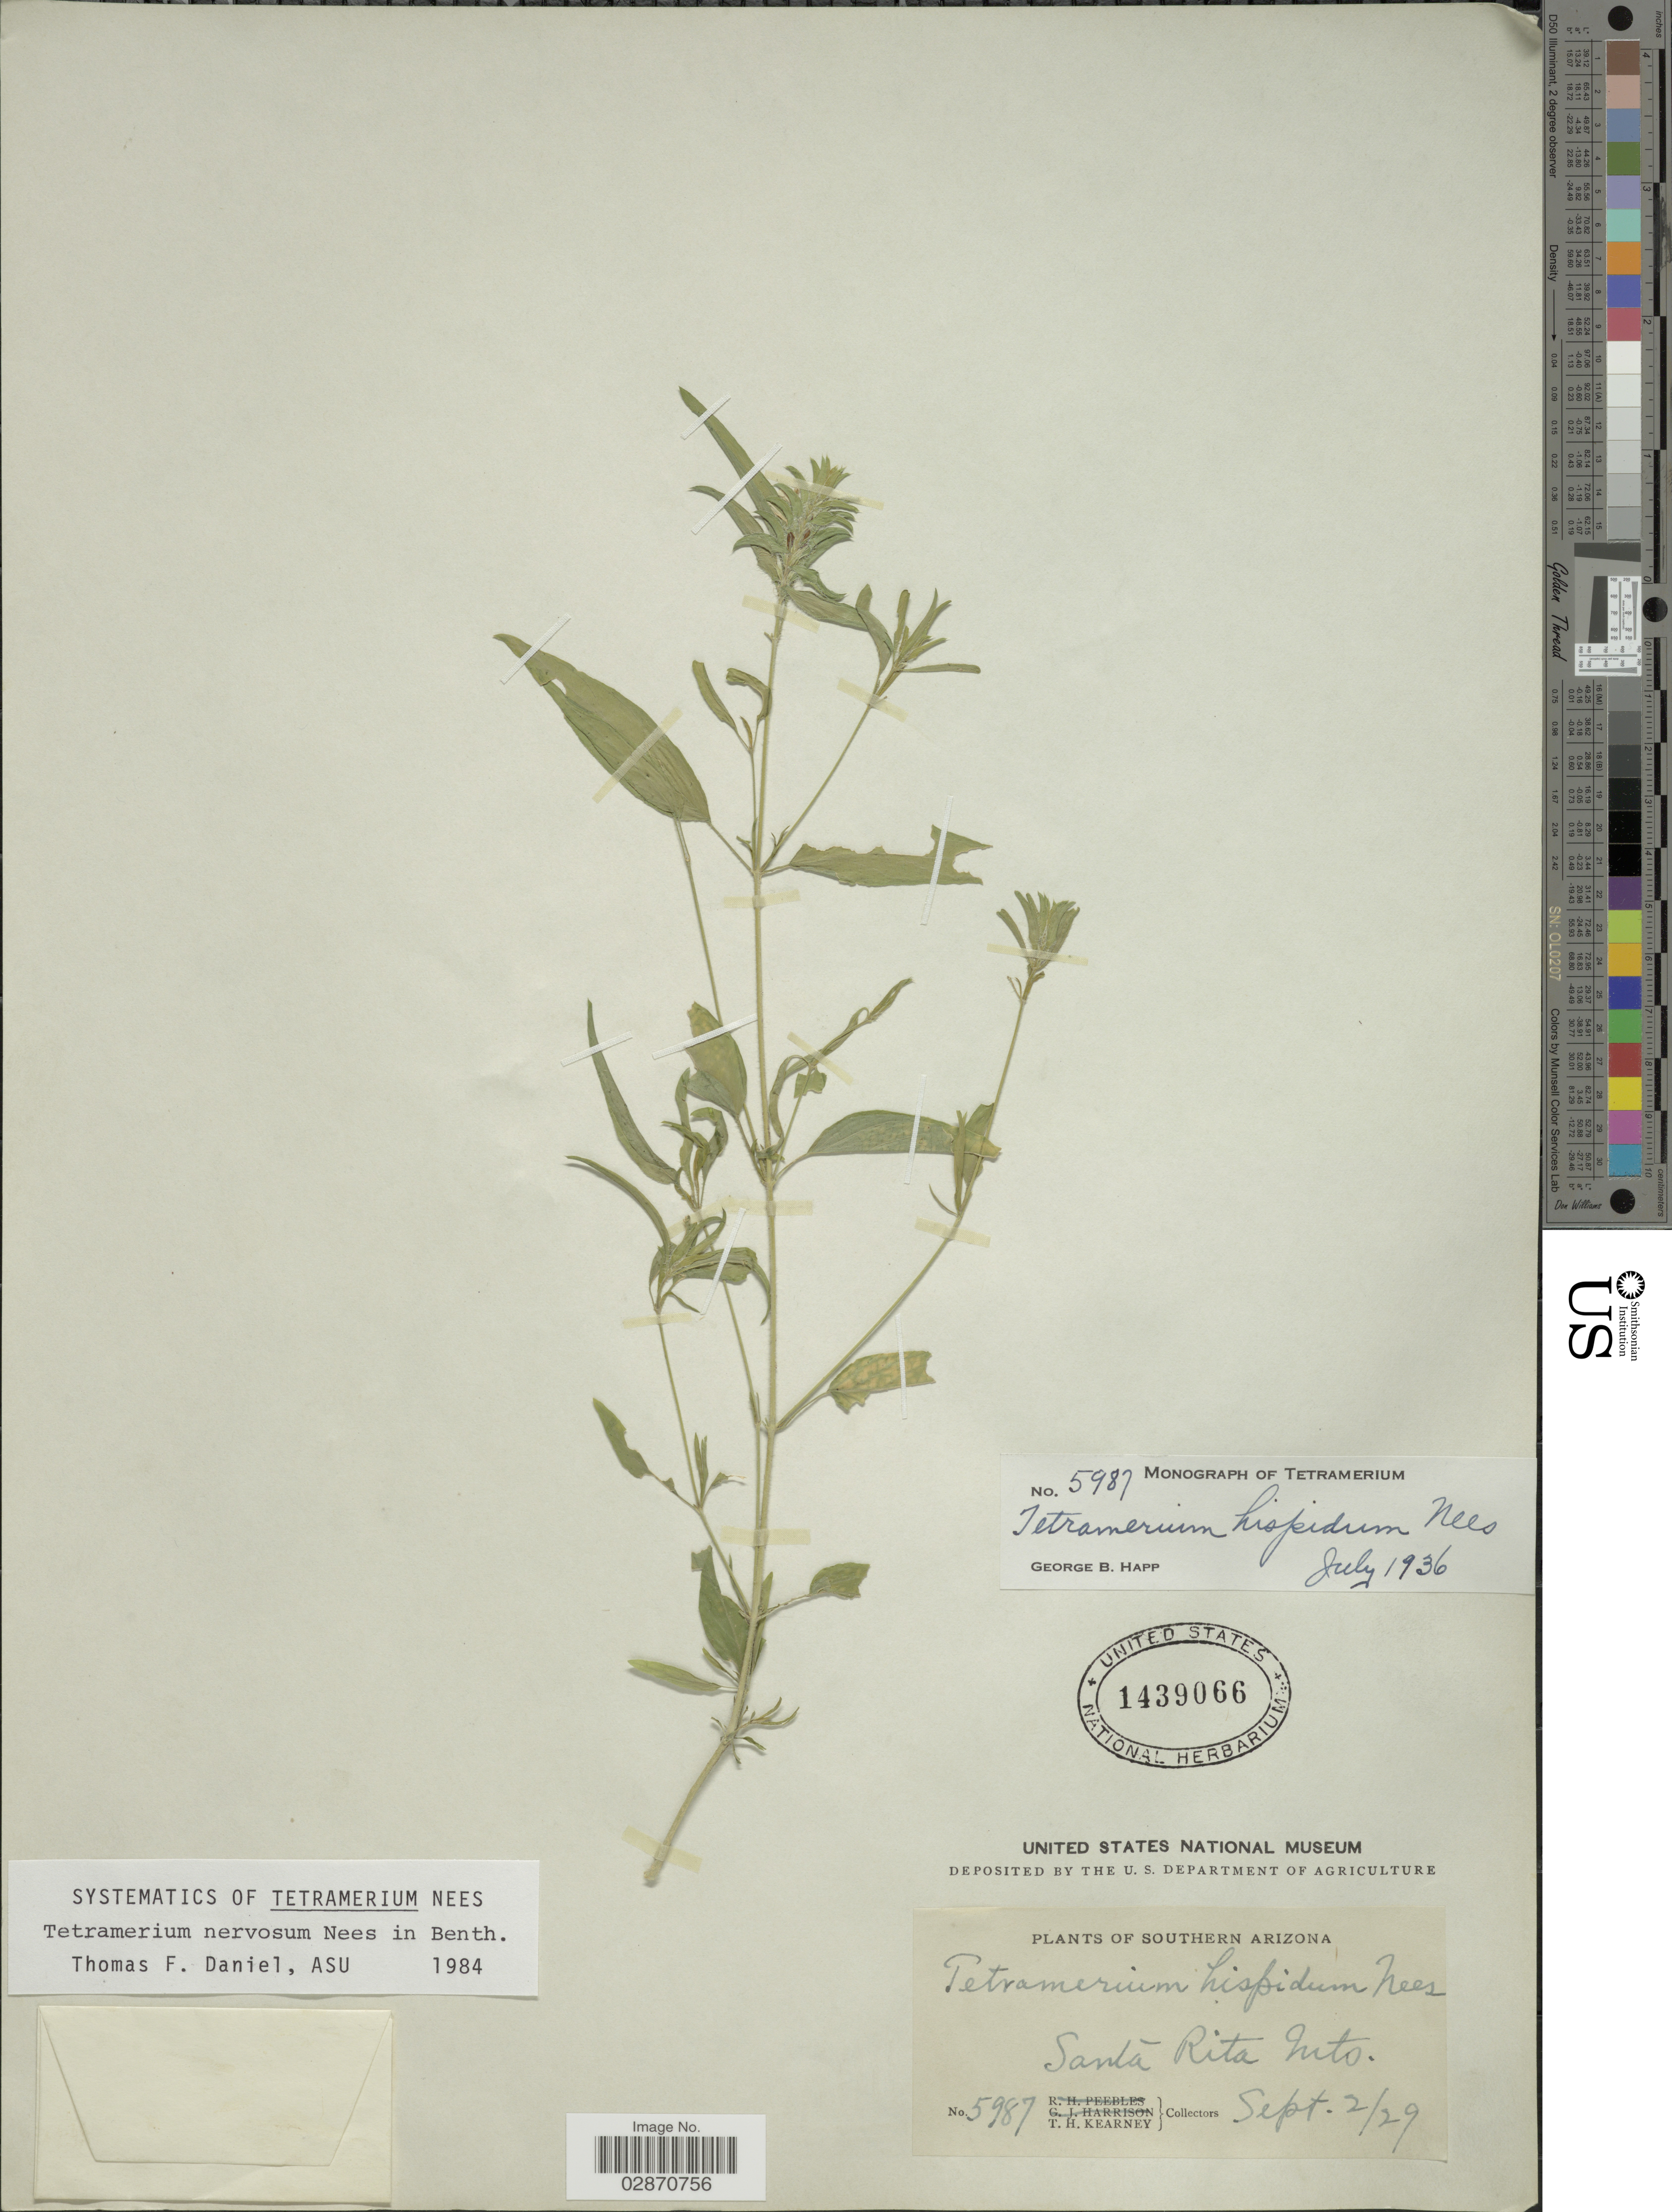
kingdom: Plantae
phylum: Tracheophyta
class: Magnoliopsida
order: Lamiales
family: Acanthaceae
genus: Tetramerium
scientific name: Tetramerium nervosum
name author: Nees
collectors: T. H. Kearney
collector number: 5987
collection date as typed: Transcribed d/m/y: 2/9/29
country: United States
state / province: Arizona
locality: Southern Arizona. Santa Rita Mts.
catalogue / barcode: US 1439066